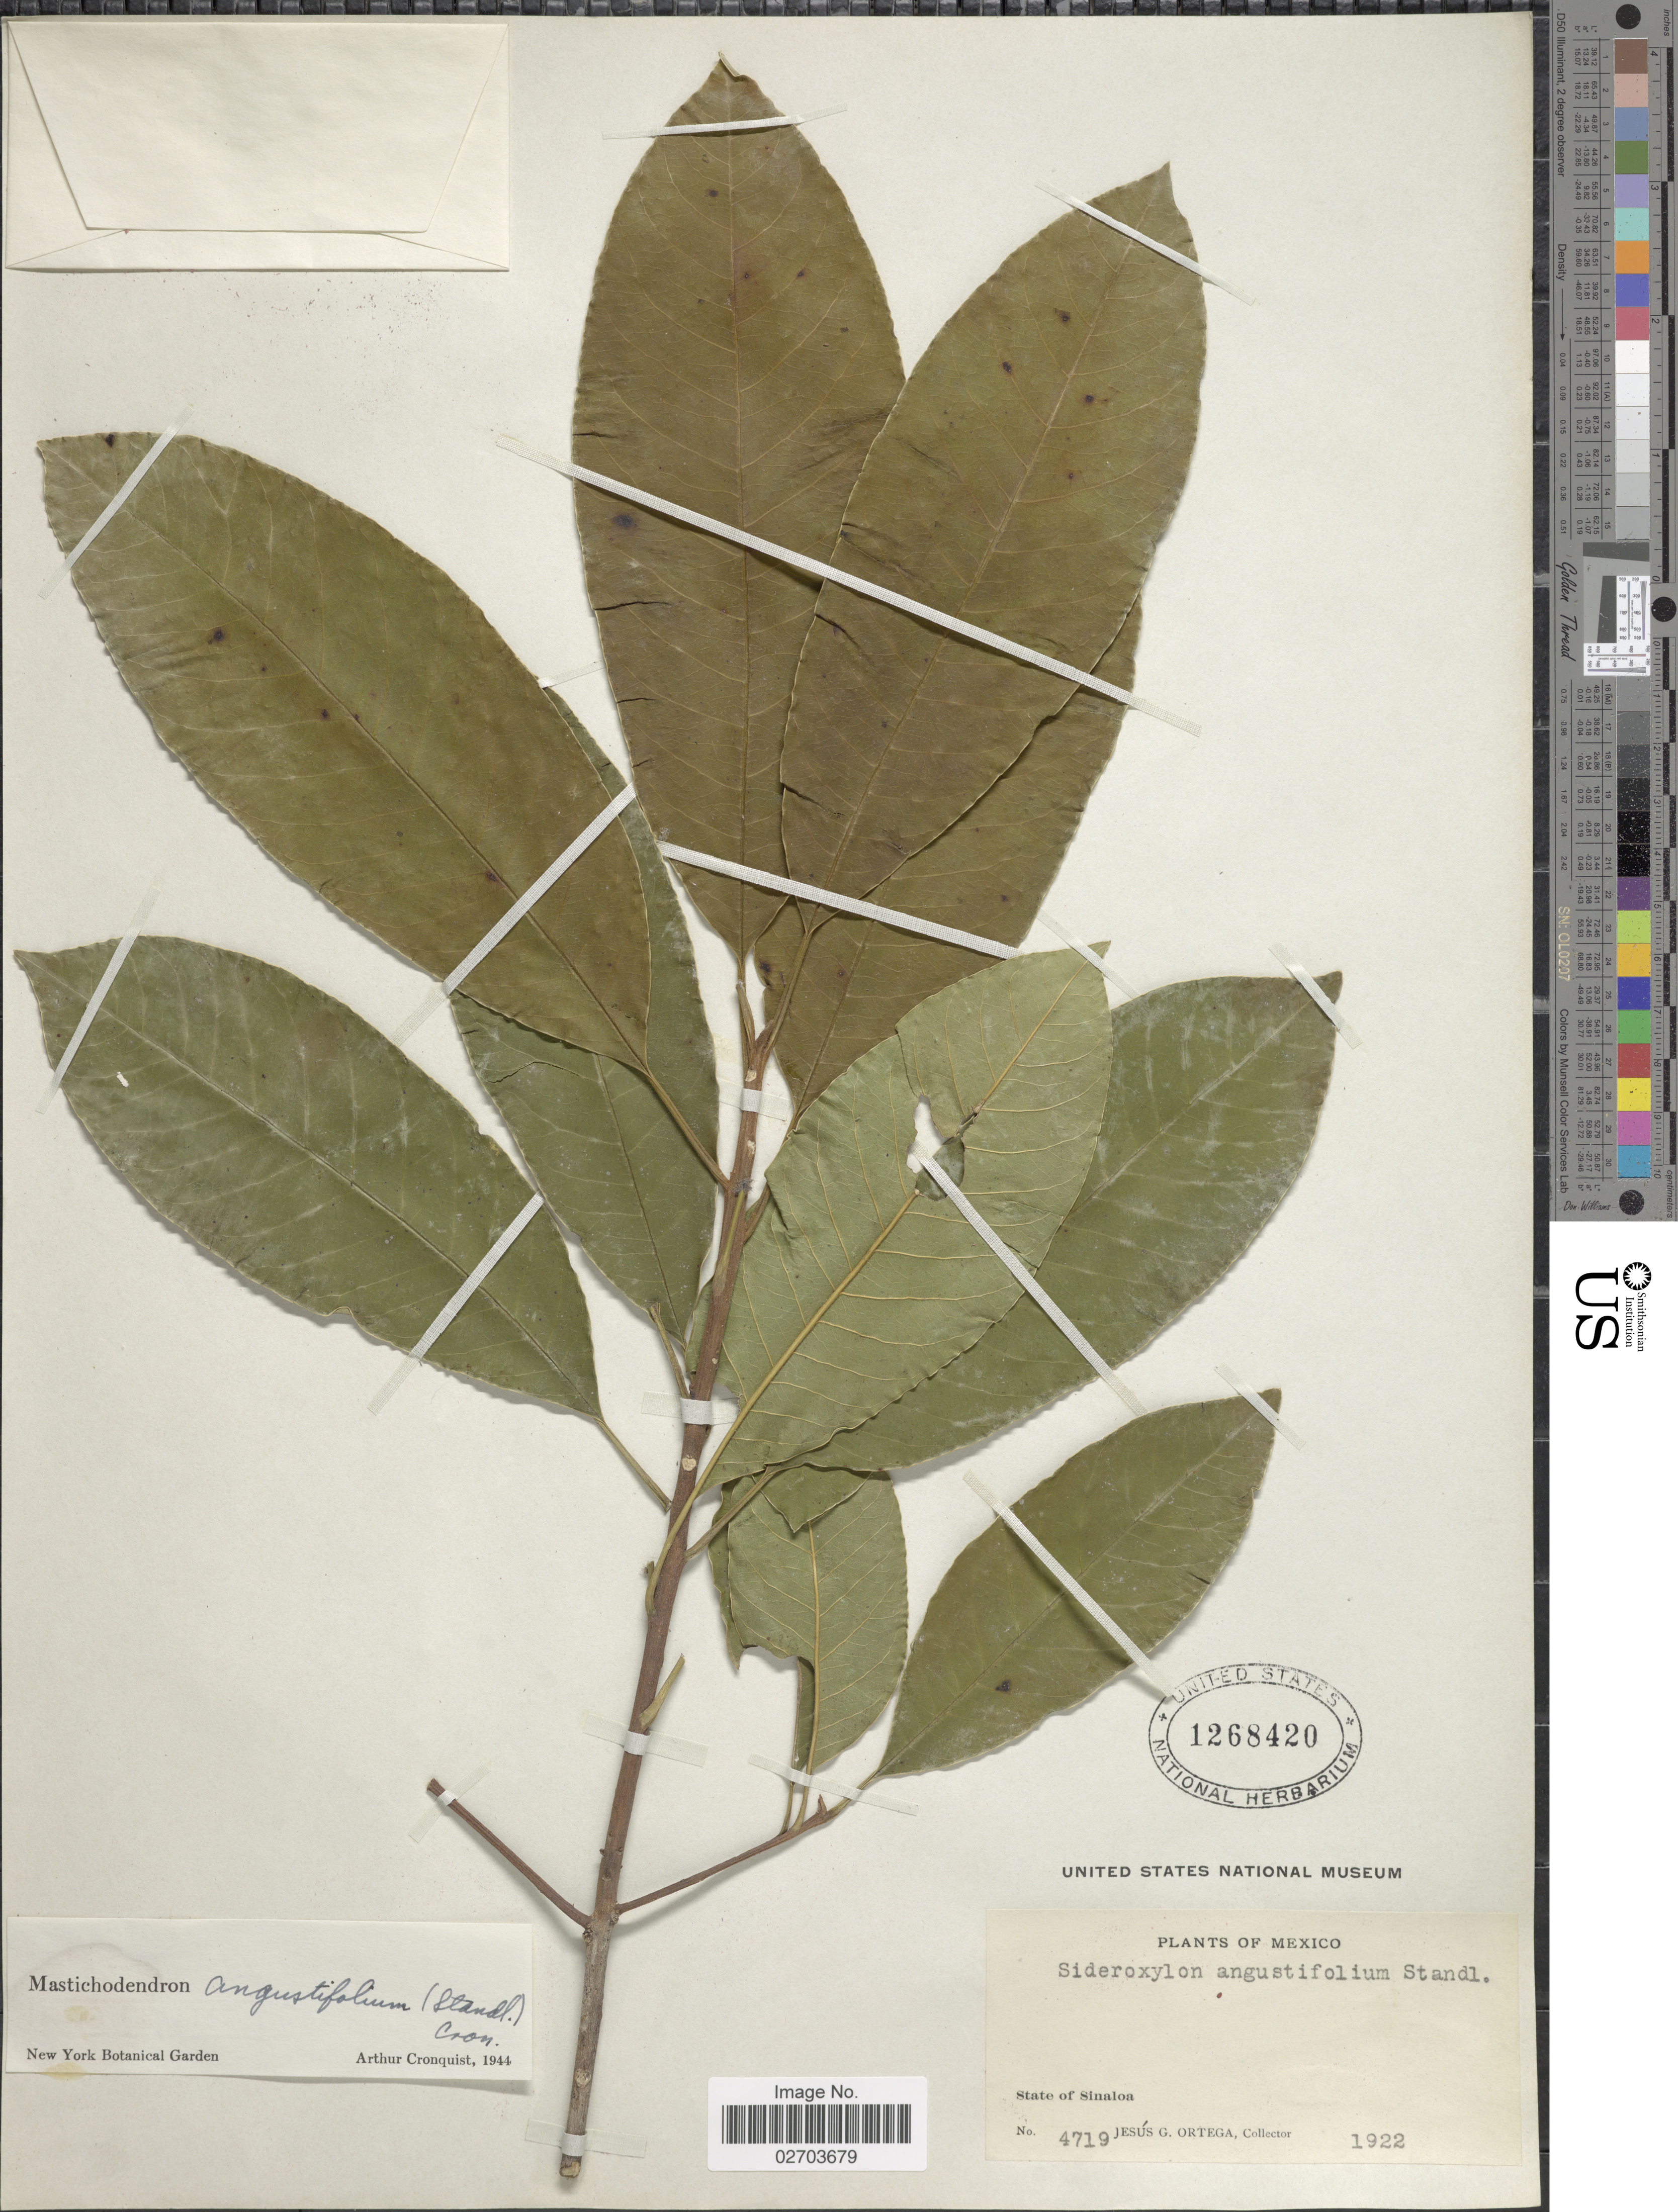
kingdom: Plantae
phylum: Tracheophyta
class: Magnoliopsida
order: Ericales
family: Sapotaceae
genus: Sideroxylon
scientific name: Sideroxylon tepicense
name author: (Standl.) T.D. Penn.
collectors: J. Ortega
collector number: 4719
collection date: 1922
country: Mexico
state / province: Sinaloa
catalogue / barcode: US 1268420